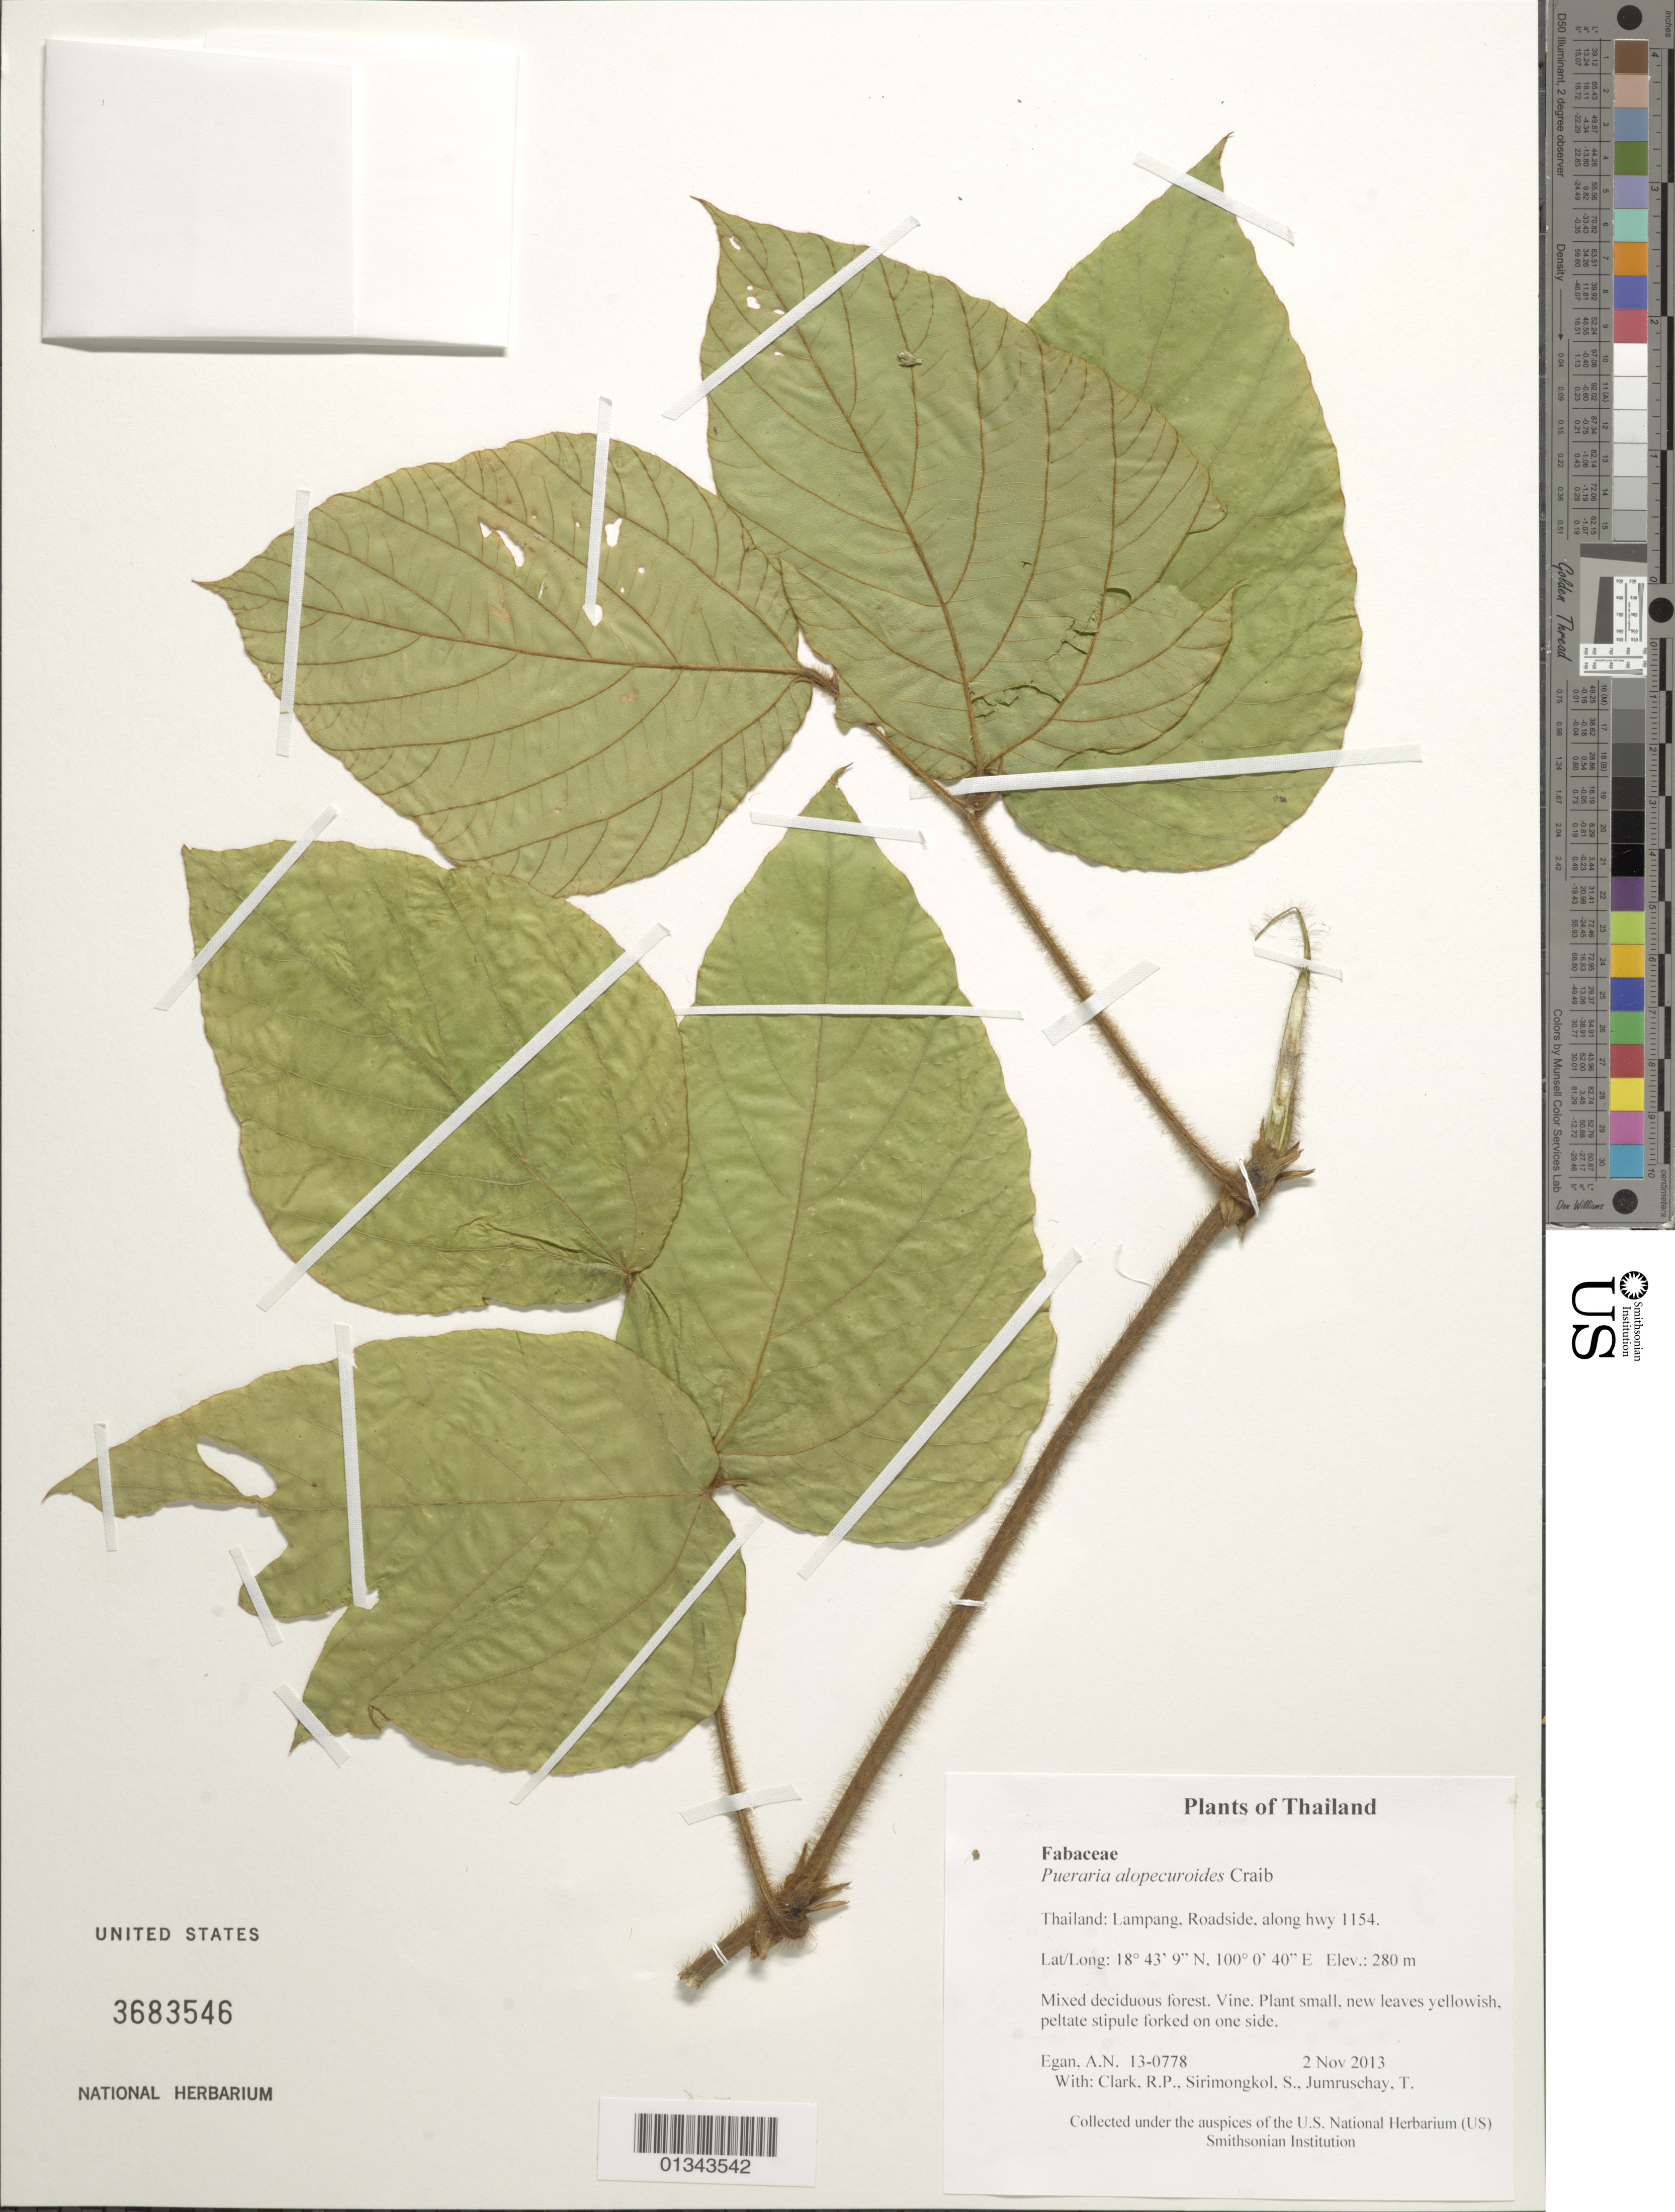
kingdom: Plantae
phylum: Tracheophyta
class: Magnoliopsida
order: Fabales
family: Fabaceae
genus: Pueraria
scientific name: Pueraria alopecuroides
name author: Craib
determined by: Egan, Ashley N., (US), Smithsonian Institution - National Museum of Natural History (UNITED STATES)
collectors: A. N. Egan, R. P. Clark, S. Sirimongkol & T. Jumruschay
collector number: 13-0778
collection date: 2013-11-02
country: Thailand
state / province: Lampang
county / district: Ngao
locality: Roadside, along hwy 1154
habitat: Mixed deciduous forest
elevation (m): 280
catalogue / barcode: US 3683546